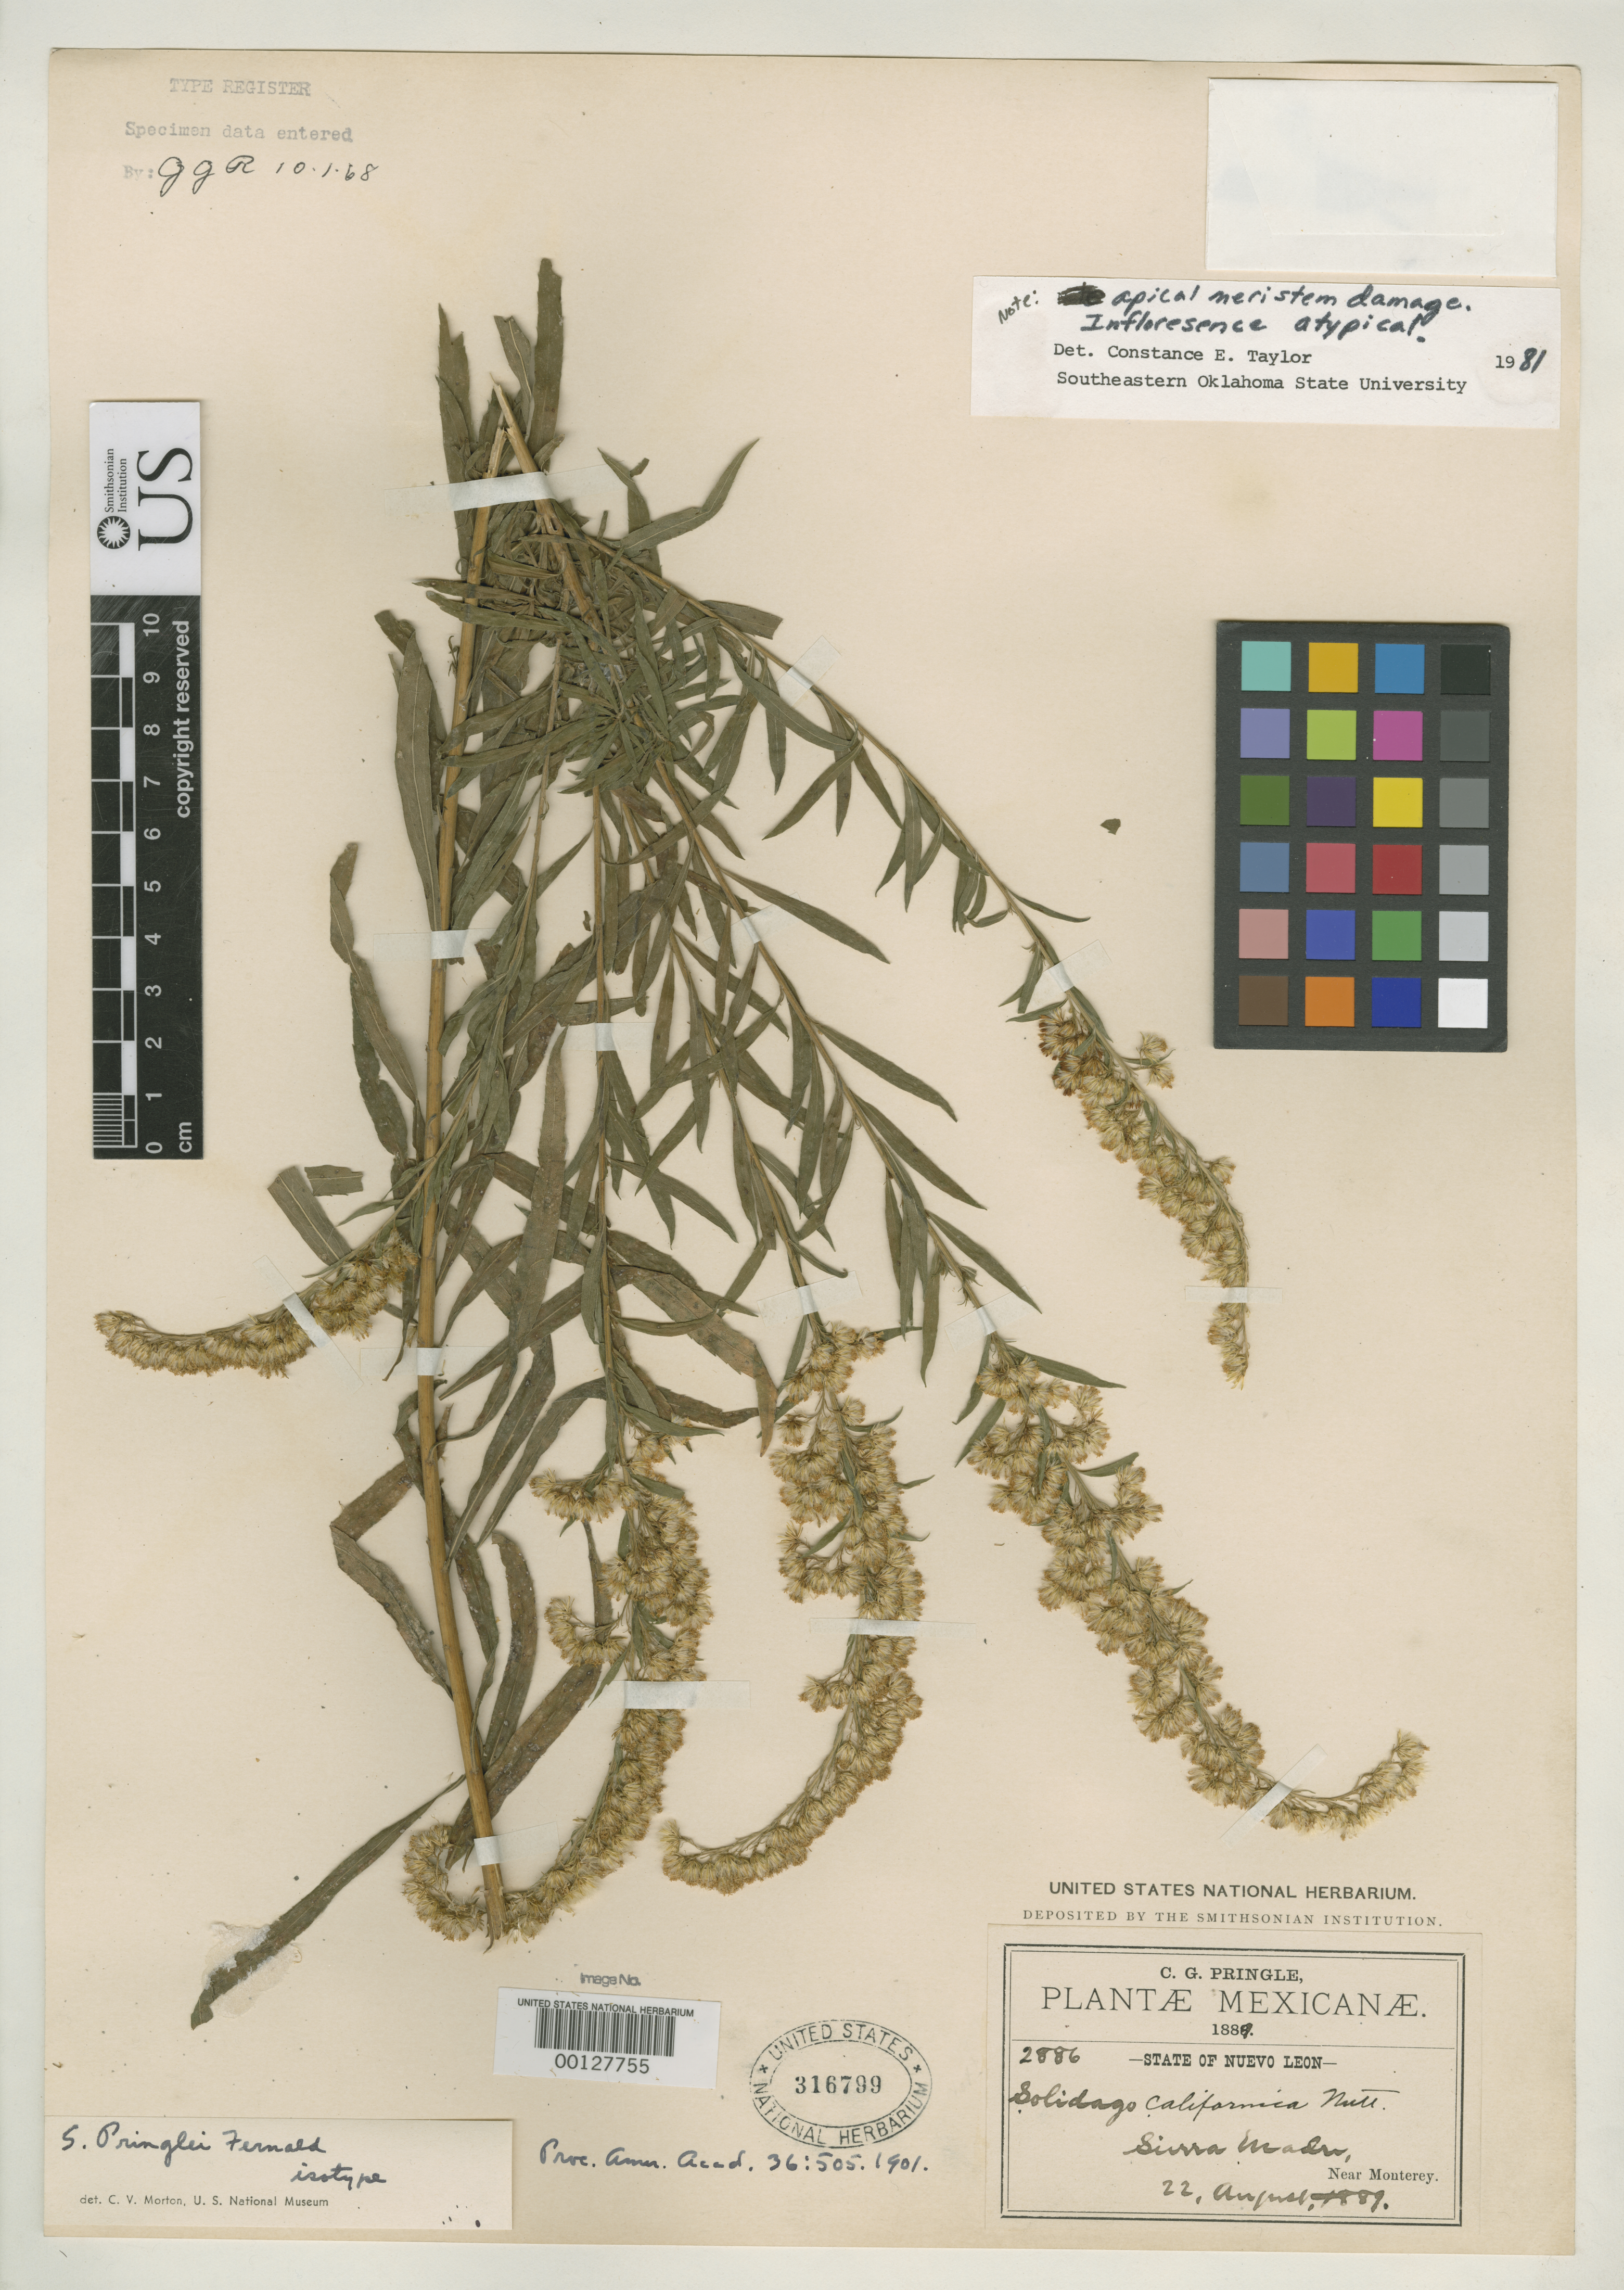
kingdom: Plantae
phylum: Tracheophyta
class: Magnoliopsida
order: Asterales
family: Asteraceae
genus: Solidago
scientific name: Solidago pringlei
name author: Fernald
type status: Isotype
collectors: C. G. Pringle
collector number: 2886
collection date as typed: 22 Aug 1889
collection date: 1889-08-22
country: Mexico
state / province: Nuevo León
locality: Monterrey, Sierra Madre.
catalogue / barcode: US 316799